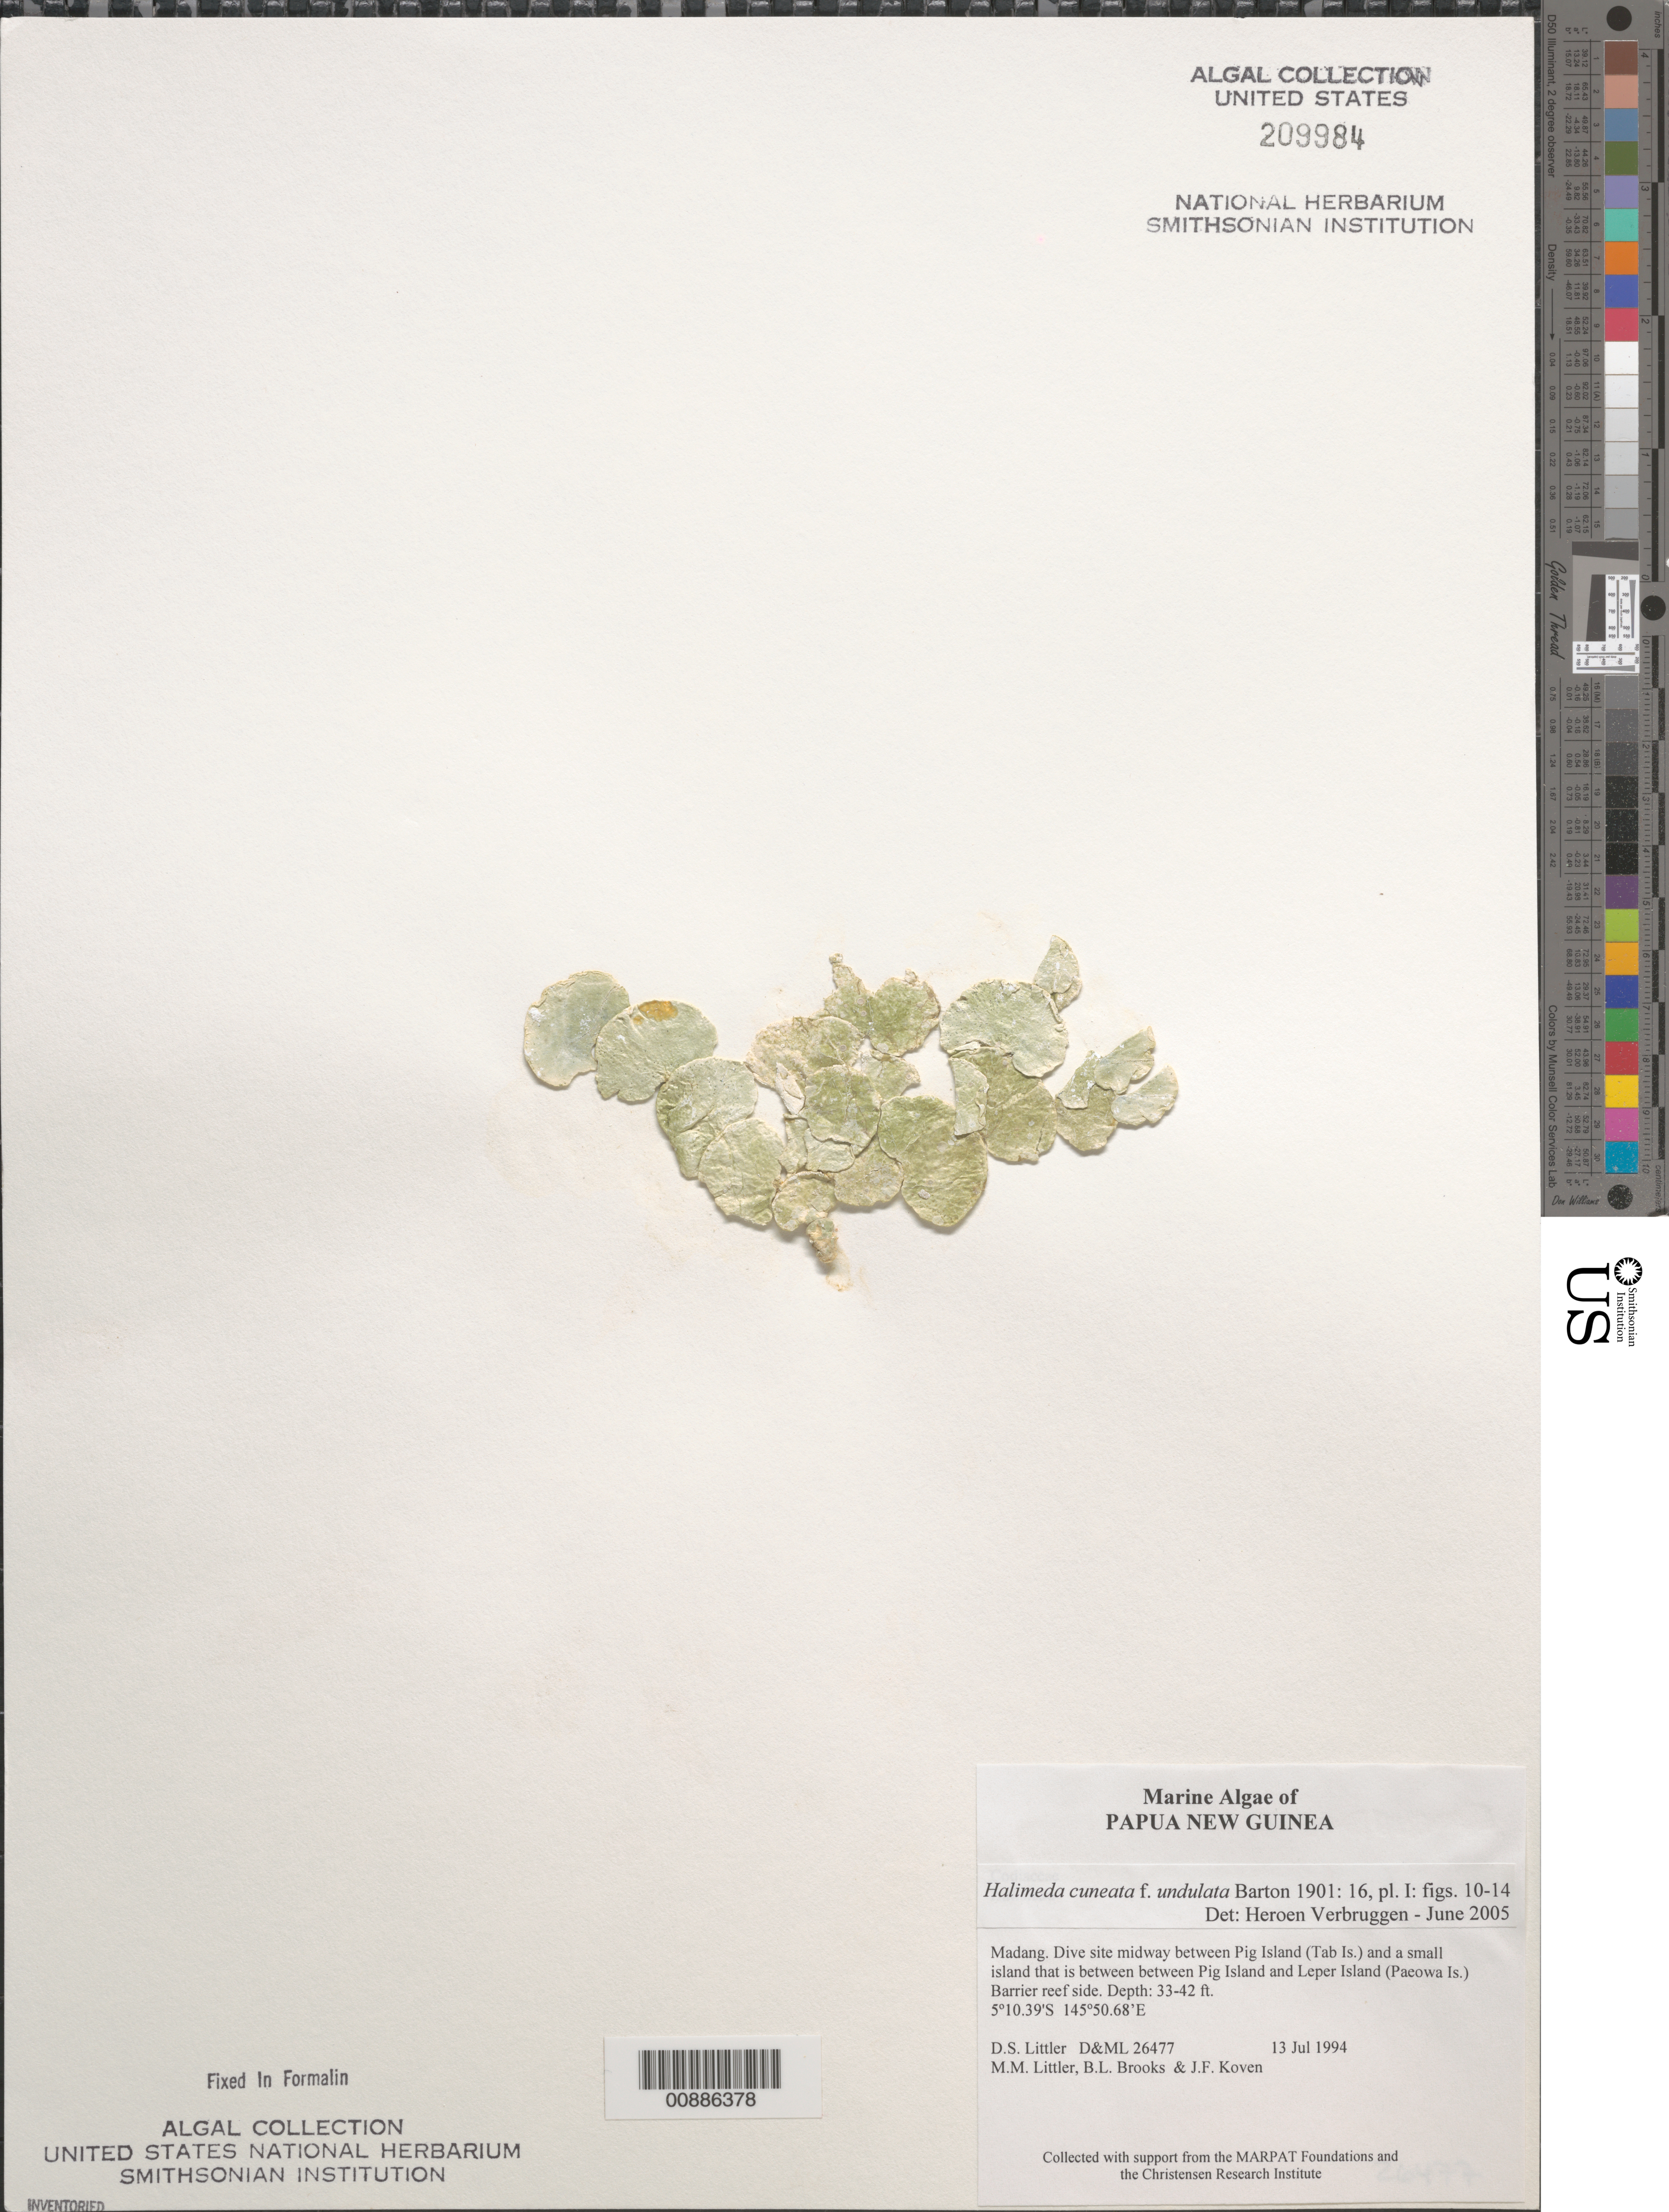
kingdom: Plantae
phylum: Chlorophyta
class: Ulvophyceae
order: Bryopsidales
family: Halimedaceae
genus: Halimeda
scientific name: Halimeda cuneata f. undulata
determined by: Verbruggen, H.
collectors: D. S. Littler, M. M. Littler, B. Brooks & J. Koven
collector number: D&ML 26477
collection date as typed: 13 Jul 1994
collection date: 1994-07-13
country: Papua New Guinea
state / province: Madang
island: New Guinea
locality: Between Pig Island (Tab I.) and small island between Pig Island and Leper Island (Paeowa I.)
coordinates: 5 10.39'S, 145 50.68'E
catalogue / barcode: US 209984